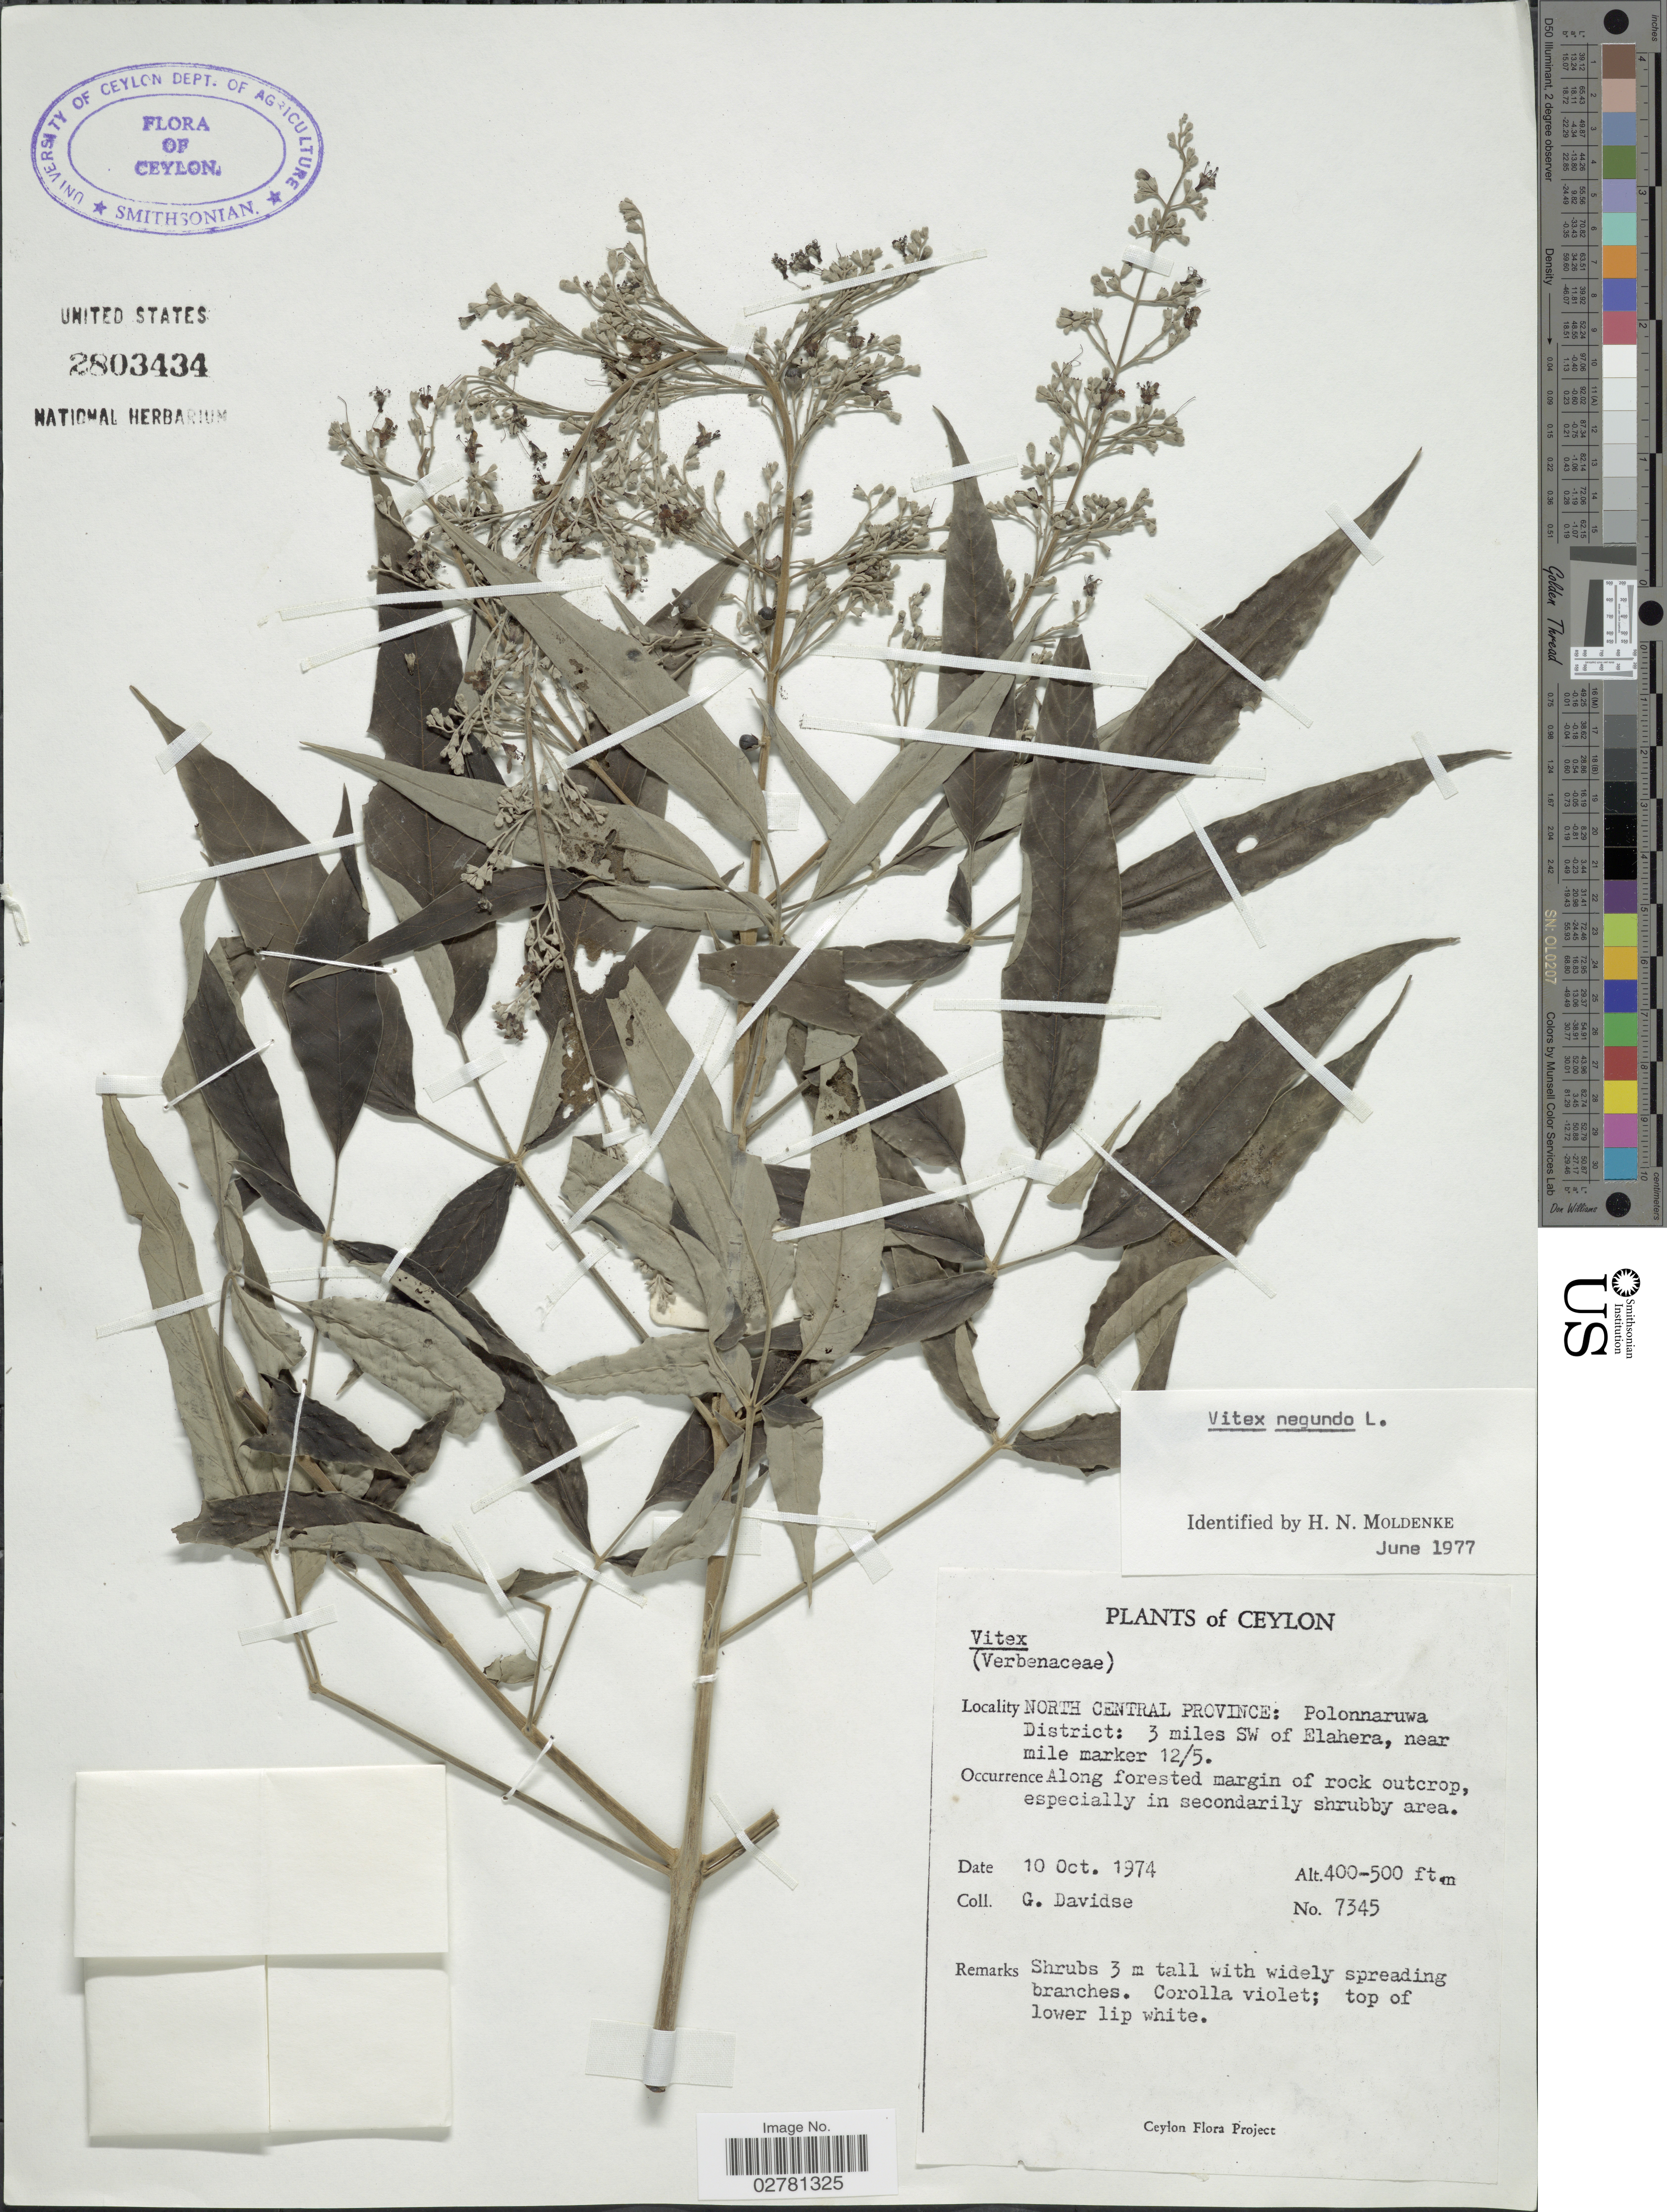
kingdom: Plantae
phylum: Tracheophyta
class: Magnoliopsida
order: Lamiales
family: Lamiaceae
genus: Vitex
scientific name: Vitex negundo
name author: L.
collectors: G. Davidse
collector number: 7345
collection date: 1974-10-10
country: Sri Lanka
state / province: North Central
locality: Ceylon. Polonnaruwa District: 3 miles SW of Elahera, near mile marker 12/5.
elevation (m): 122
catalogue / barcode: US 2803434